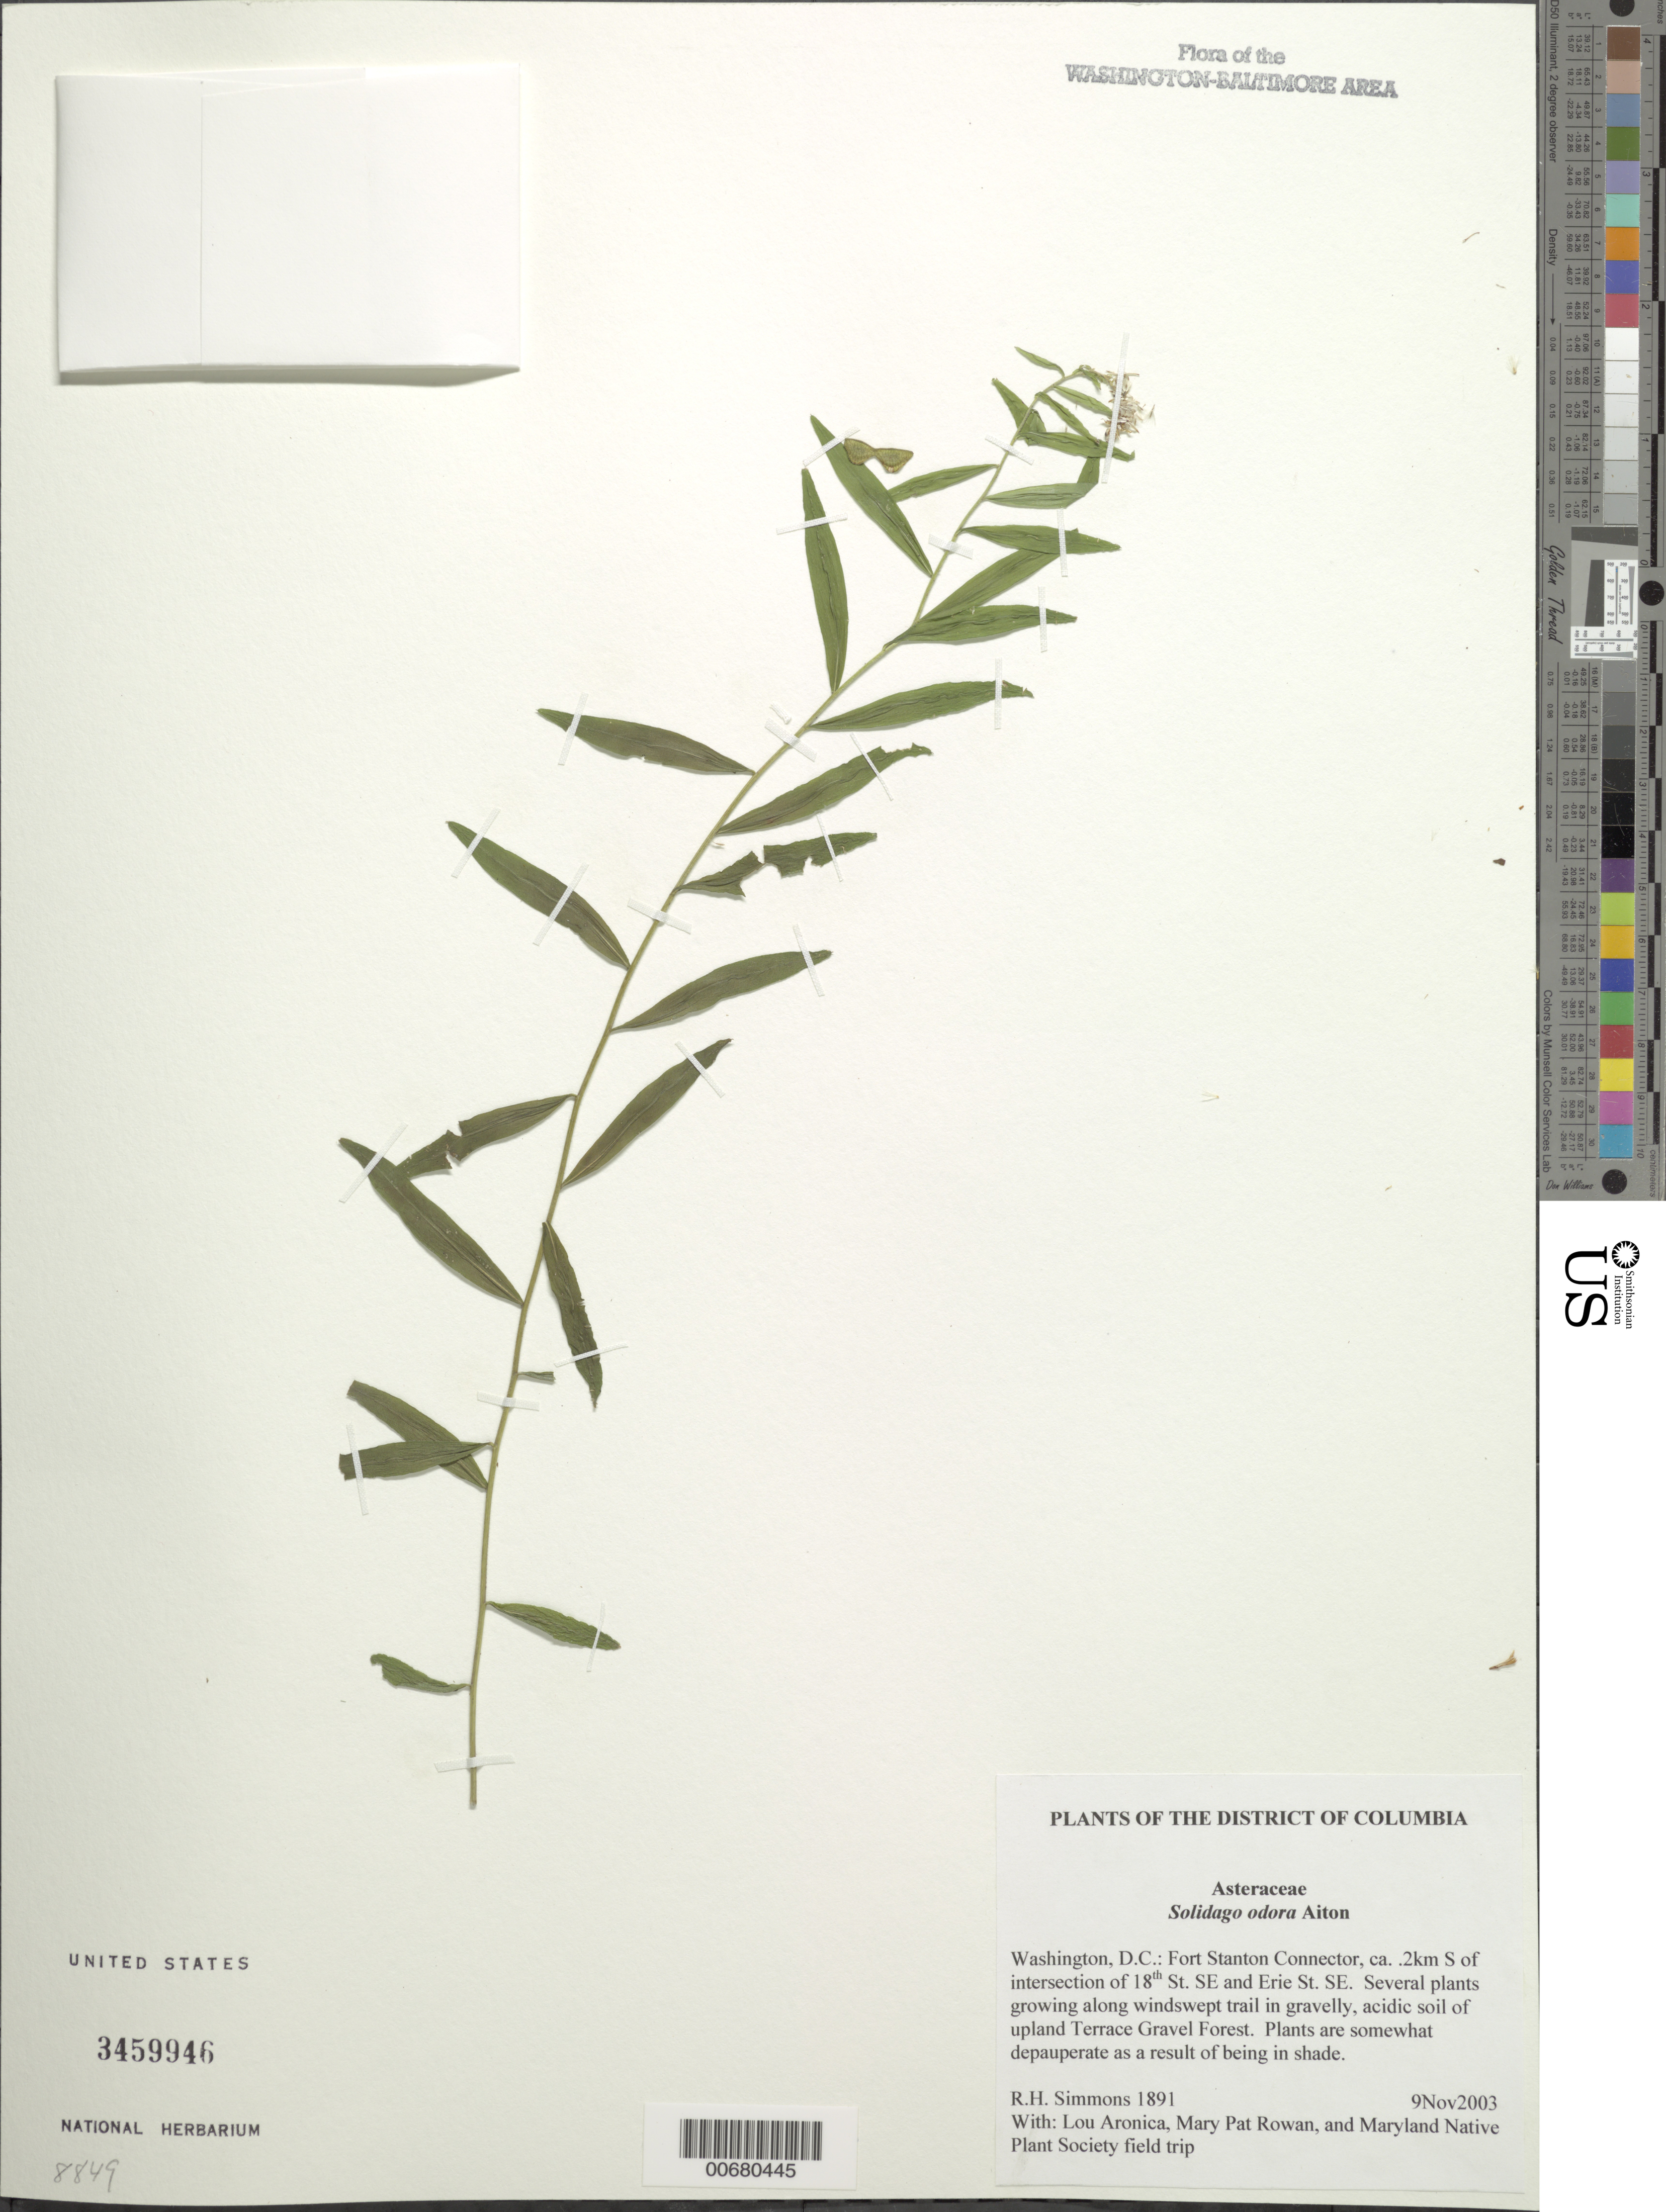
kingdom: Plantae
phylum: Tracheophyta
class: Magnoliopsida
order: Asterales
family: Asteraceae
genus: Solidago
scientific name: Solidago odora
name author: Aiton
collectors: R. H. Simmons, L. Aronica & M. P. Rowan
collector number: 1891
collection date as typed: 09 Nov 2003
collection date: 2003-11-09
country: United States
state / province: District of Columbia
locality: Fort Stanton Connector, ca. 0.2 km S of intersection of 18th St. SE and Erie St. SE.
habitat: Several plants growing along windslept trail in gravelly, ac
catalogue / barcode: US 3459946